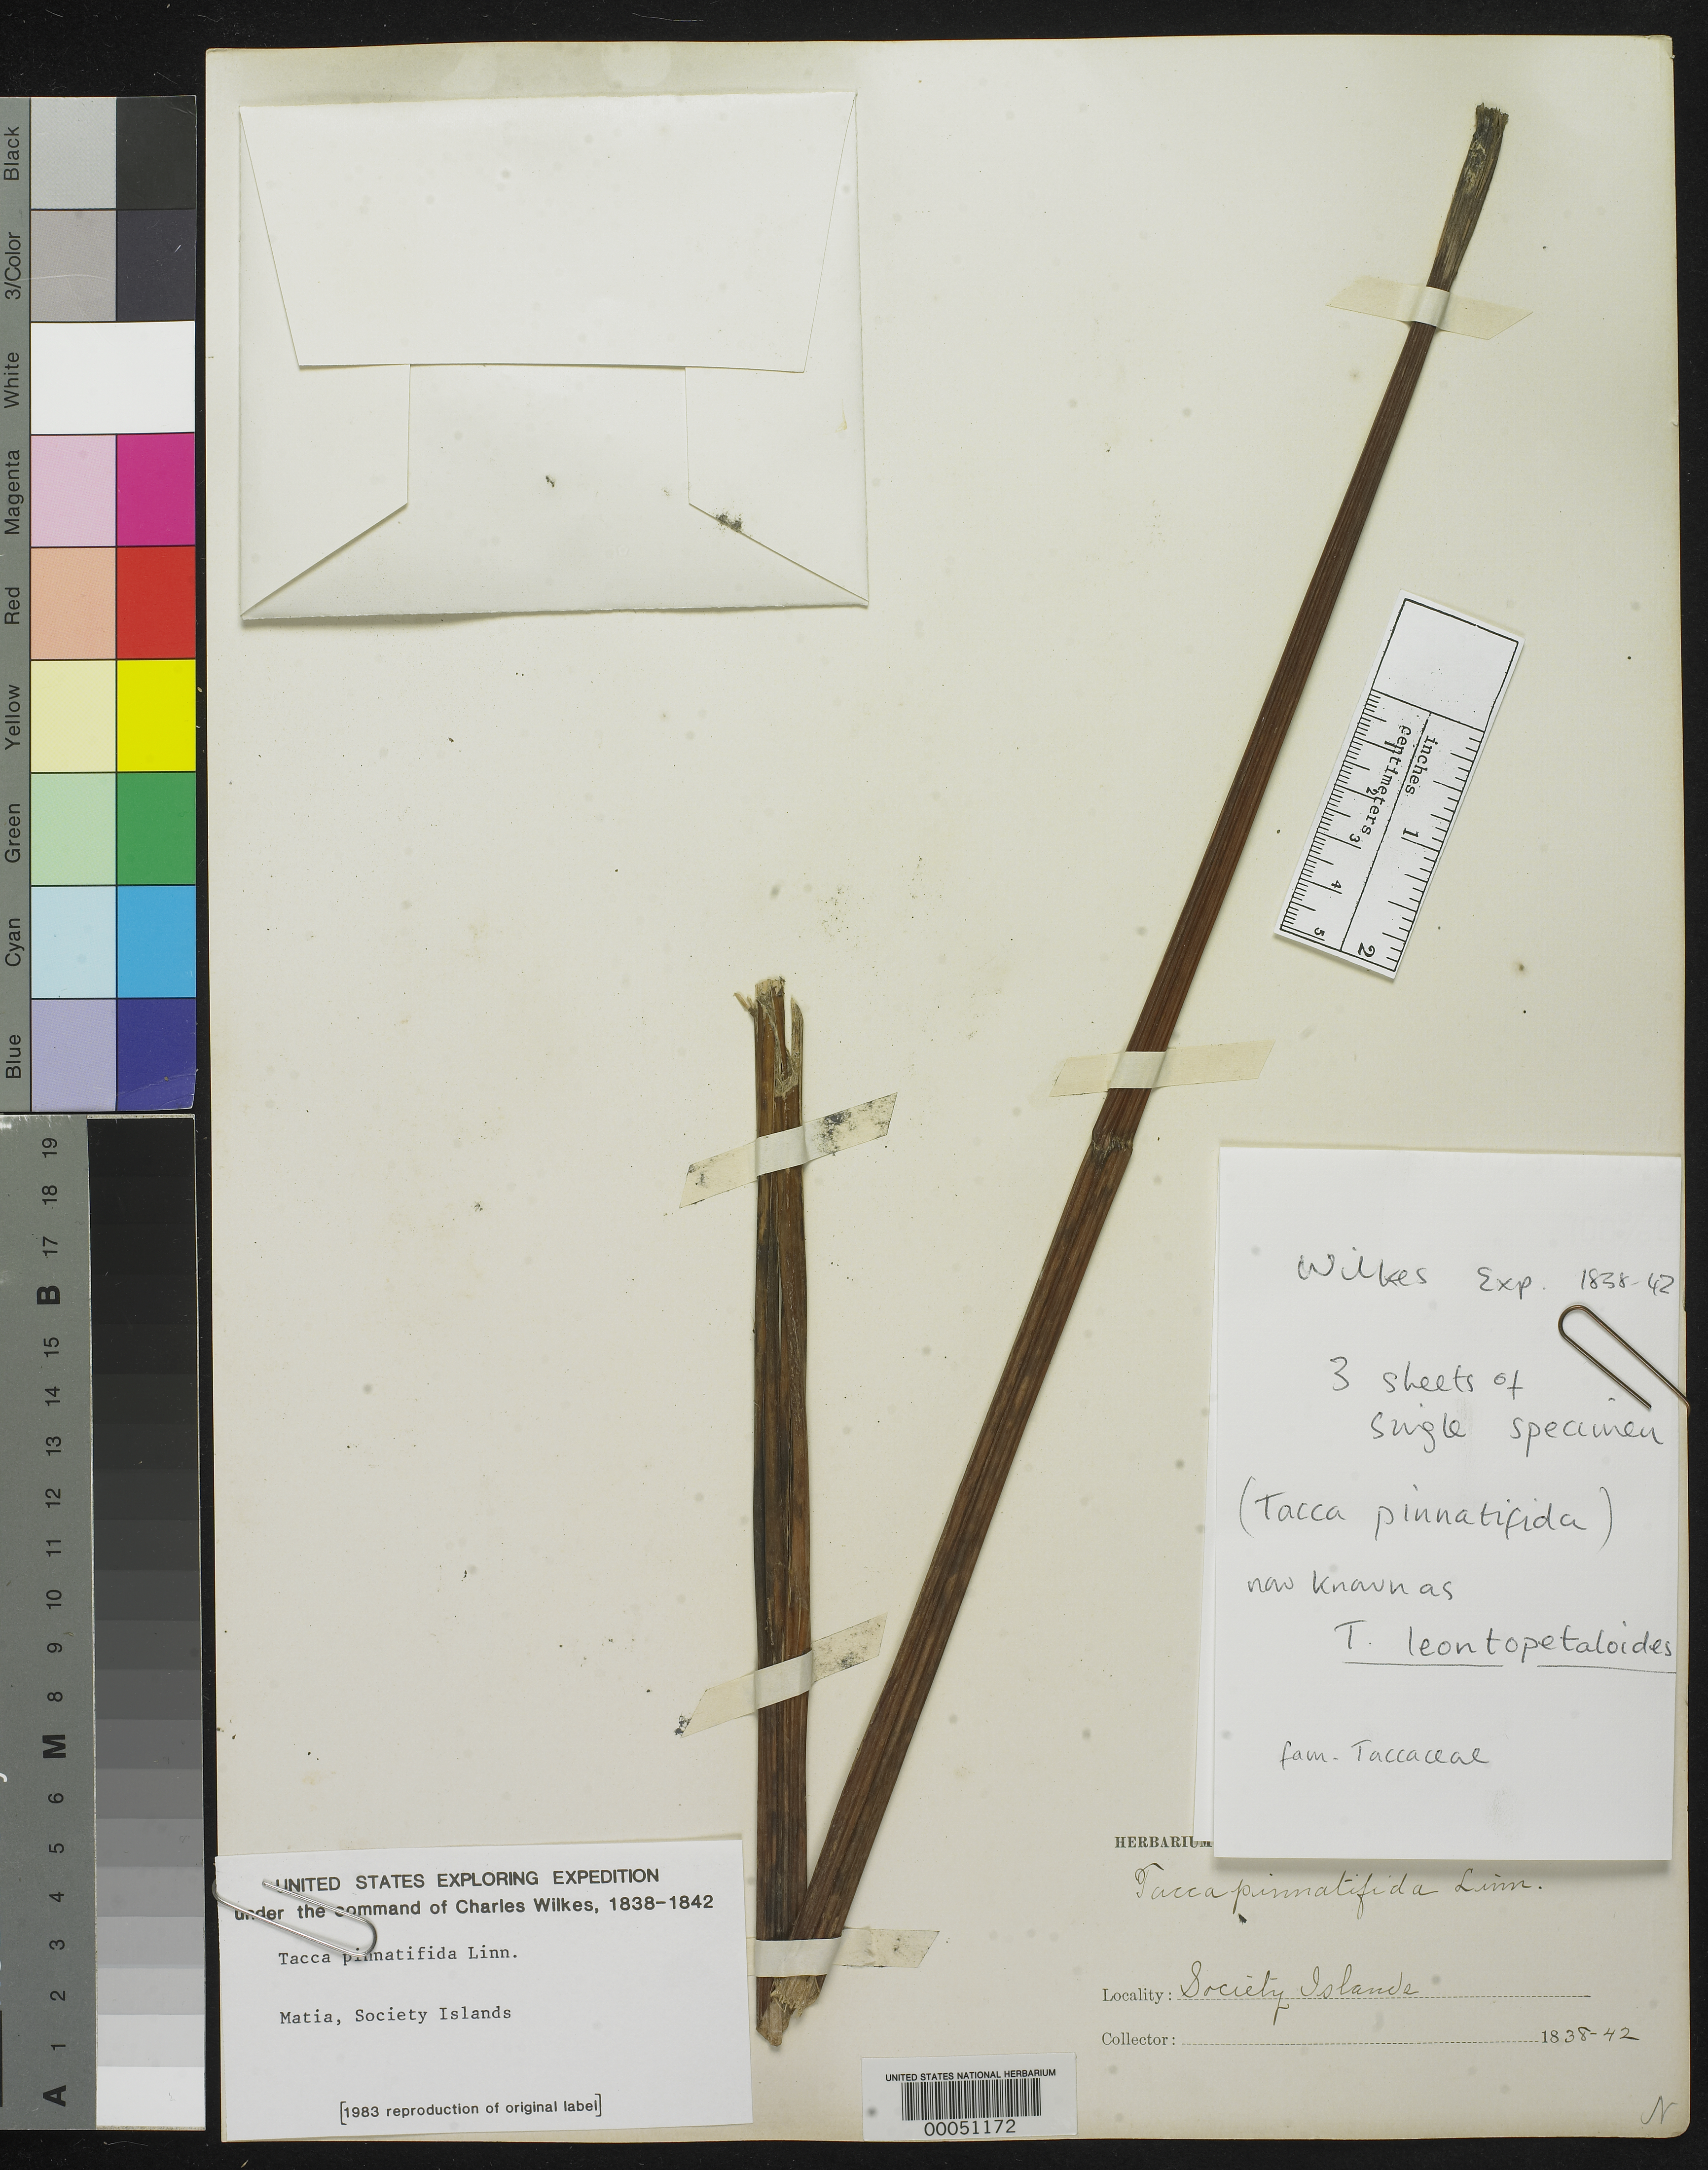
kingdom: Plantae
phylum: Tracheophyta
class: Liliopsida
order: Dioscoreales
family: Dioscoreaceae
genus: Tacca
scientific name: Tacca pinnatifida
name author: W. Forst.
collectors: Wilkes Explor. Exped.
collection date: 1838/1842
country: French Polynesia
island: Matia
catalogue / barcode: US 36622